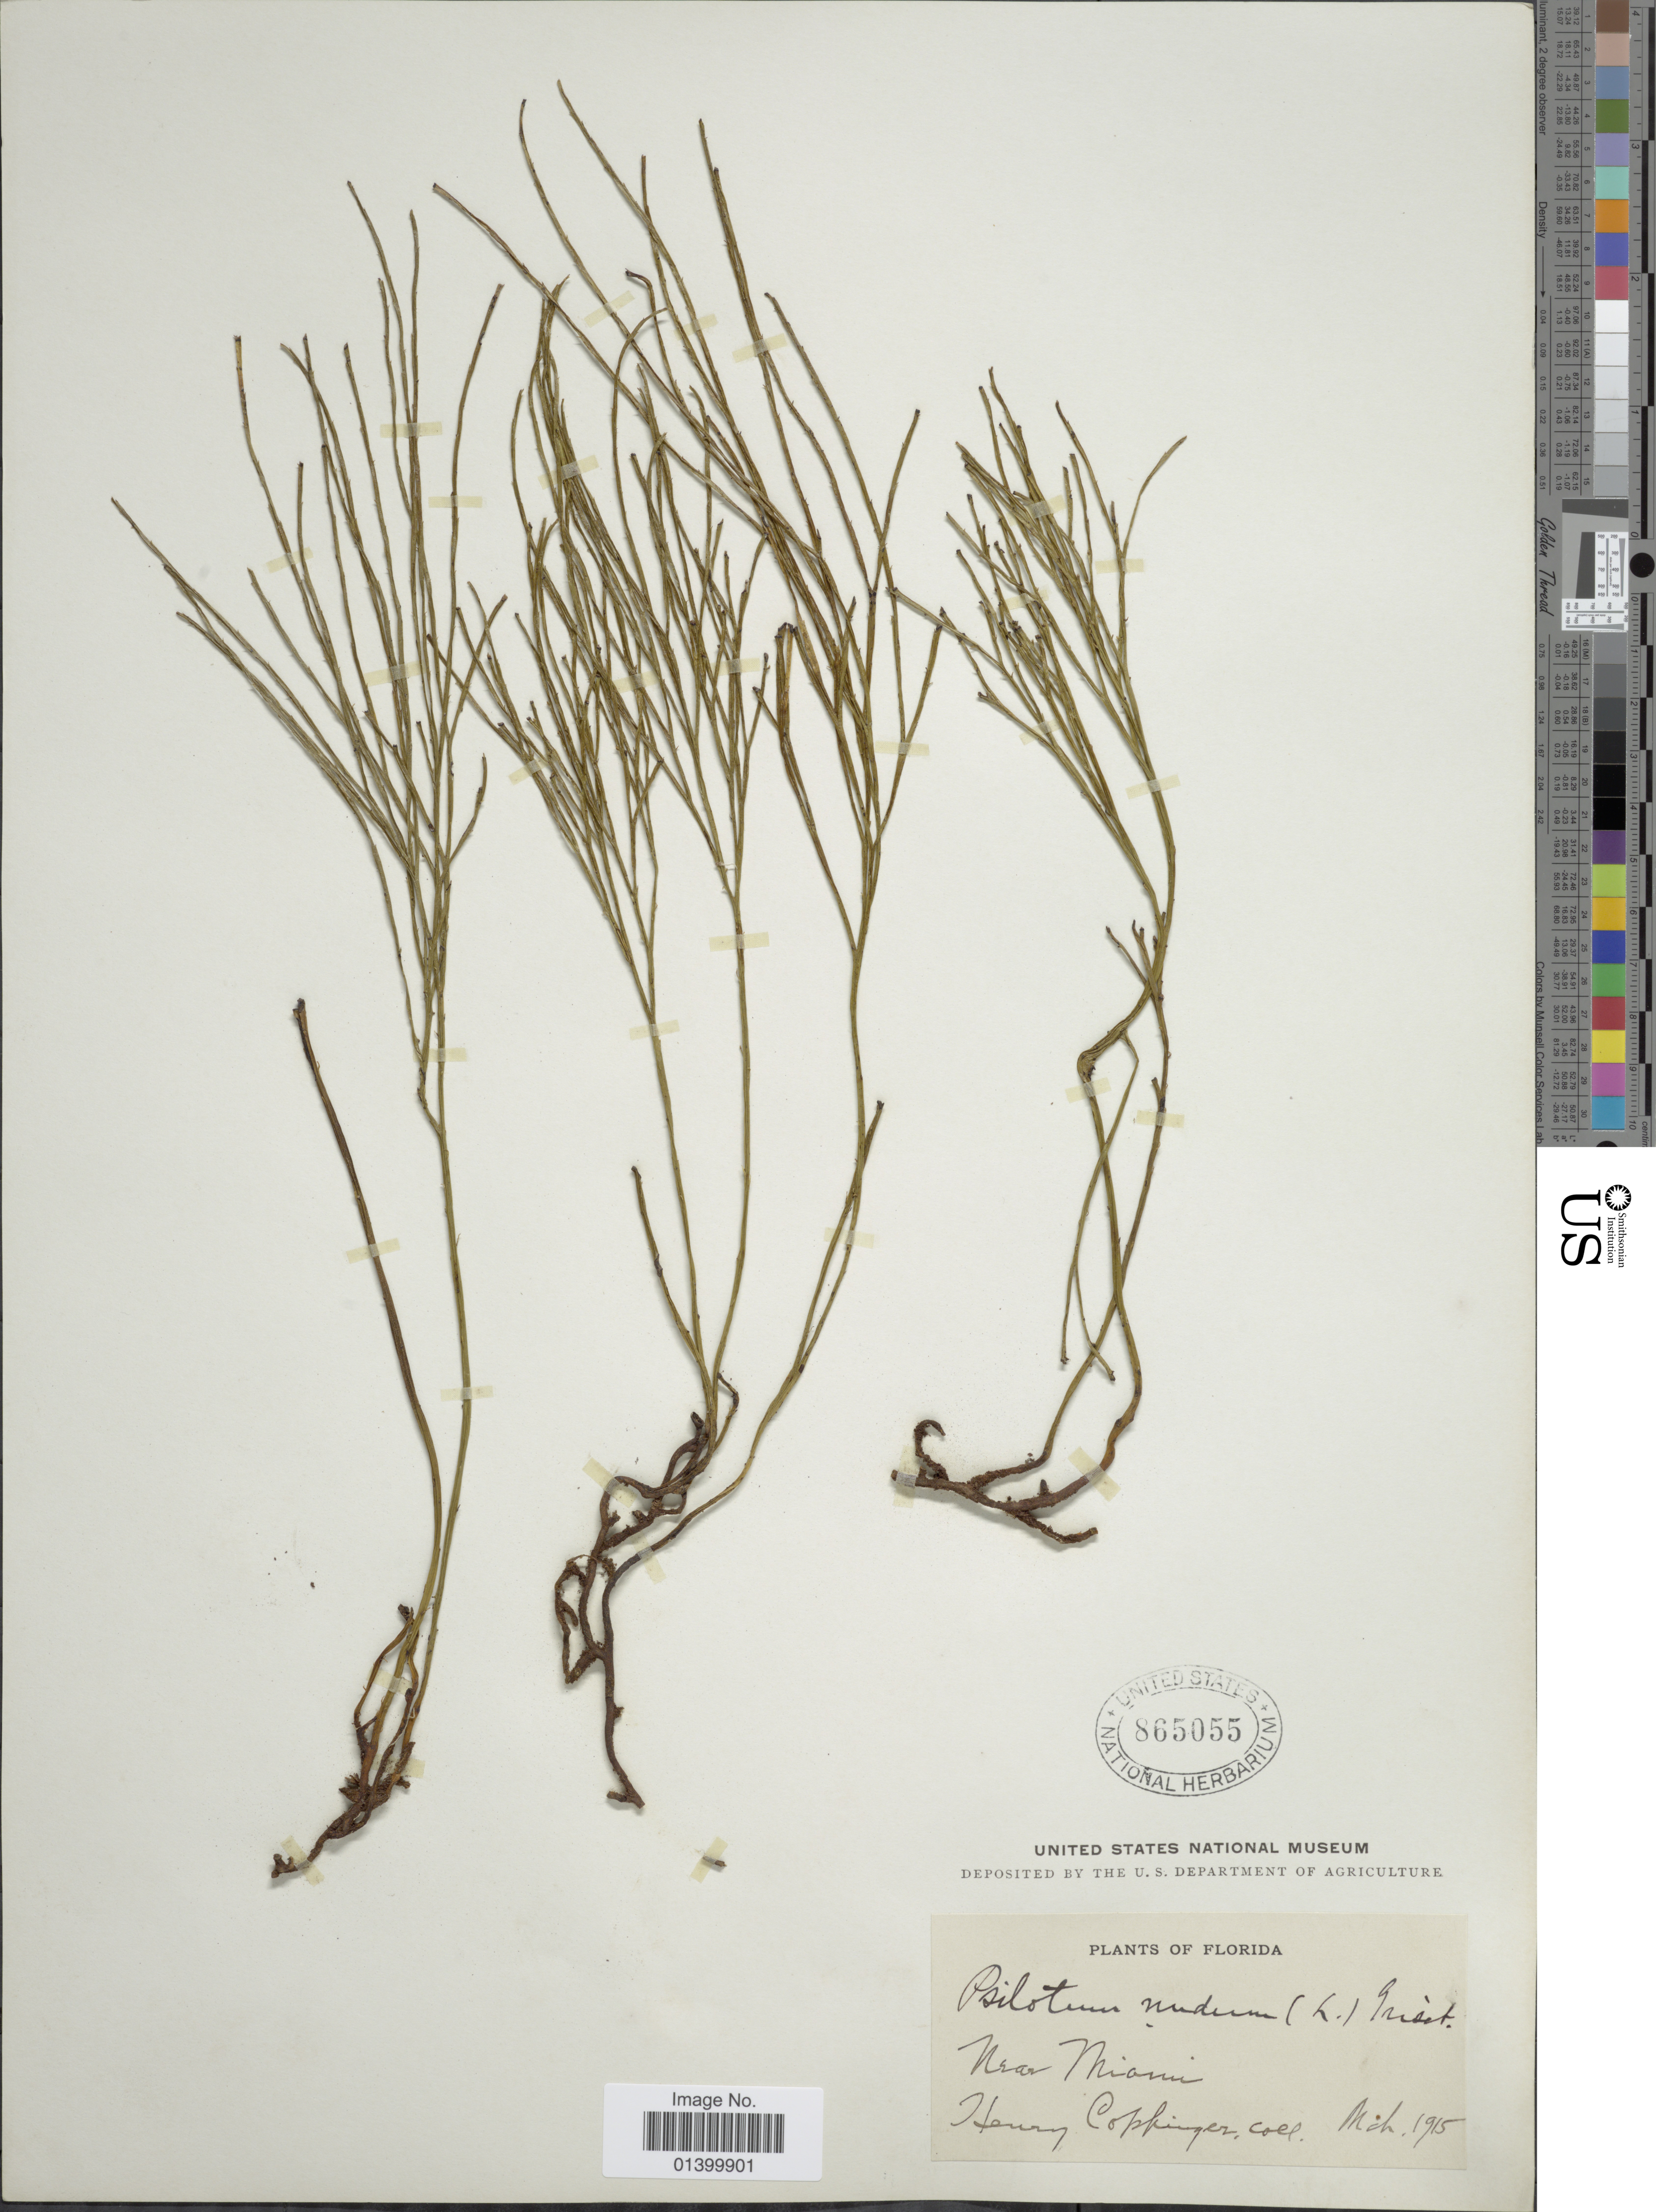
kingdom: Plantae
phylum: Tracheophyta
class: Polypodiopsida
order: Psilotales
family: Psilotaceae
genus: Psilotum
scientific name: Psilotum nudum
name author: (L.) P. Beauv.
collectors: H. Coppinger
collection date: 1915-03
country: United States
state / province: Florida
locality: Near Miami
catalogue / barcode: US 865055